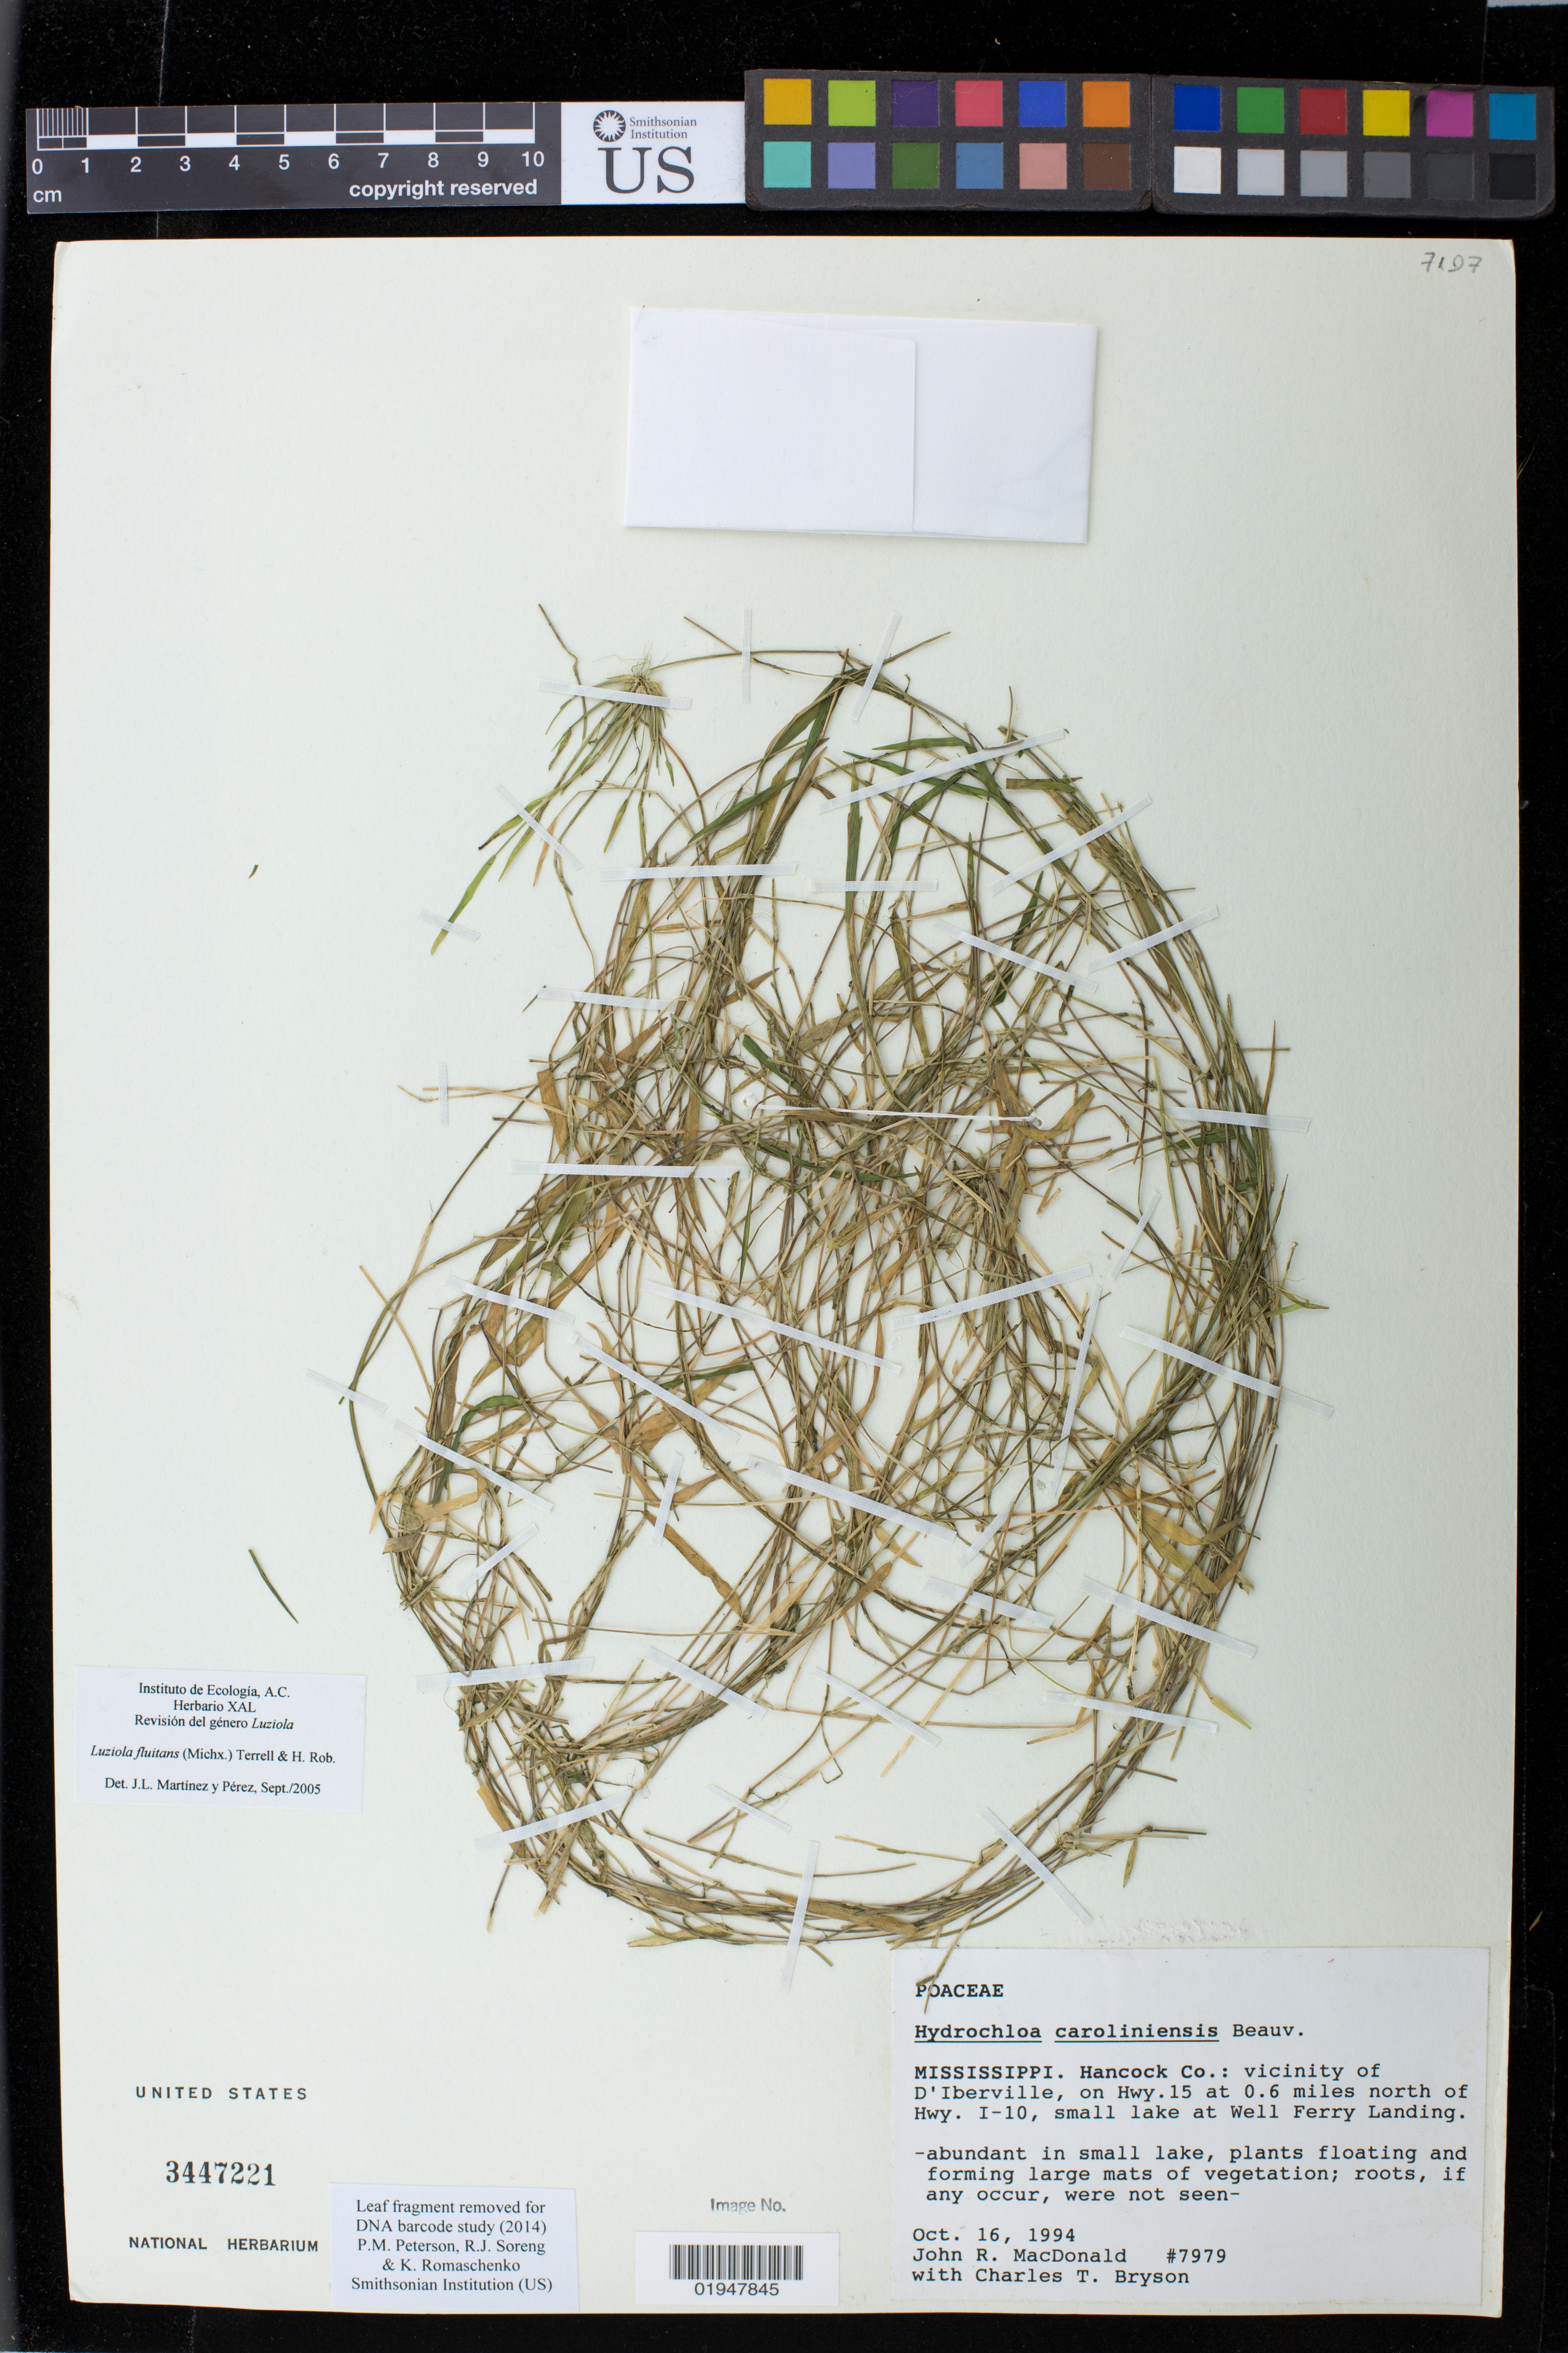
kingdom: Plantae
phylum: Tracheophyta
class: Liliopsida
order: Poales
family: Poaceae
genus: Luziola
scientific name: Luziola fluitans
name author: (Michx.) Terrell & H. Rob.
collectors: J. MacDonald & C. Bryson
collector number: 7979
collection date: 1994-10-16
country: United States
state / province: Mississippi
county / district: Hancock County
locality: vicinity of D'Iberville, on Hwy. 15 at 0.6 miles north of Hwy. I-10, small lake at Well Ferry Landing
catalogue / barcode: US 3447221